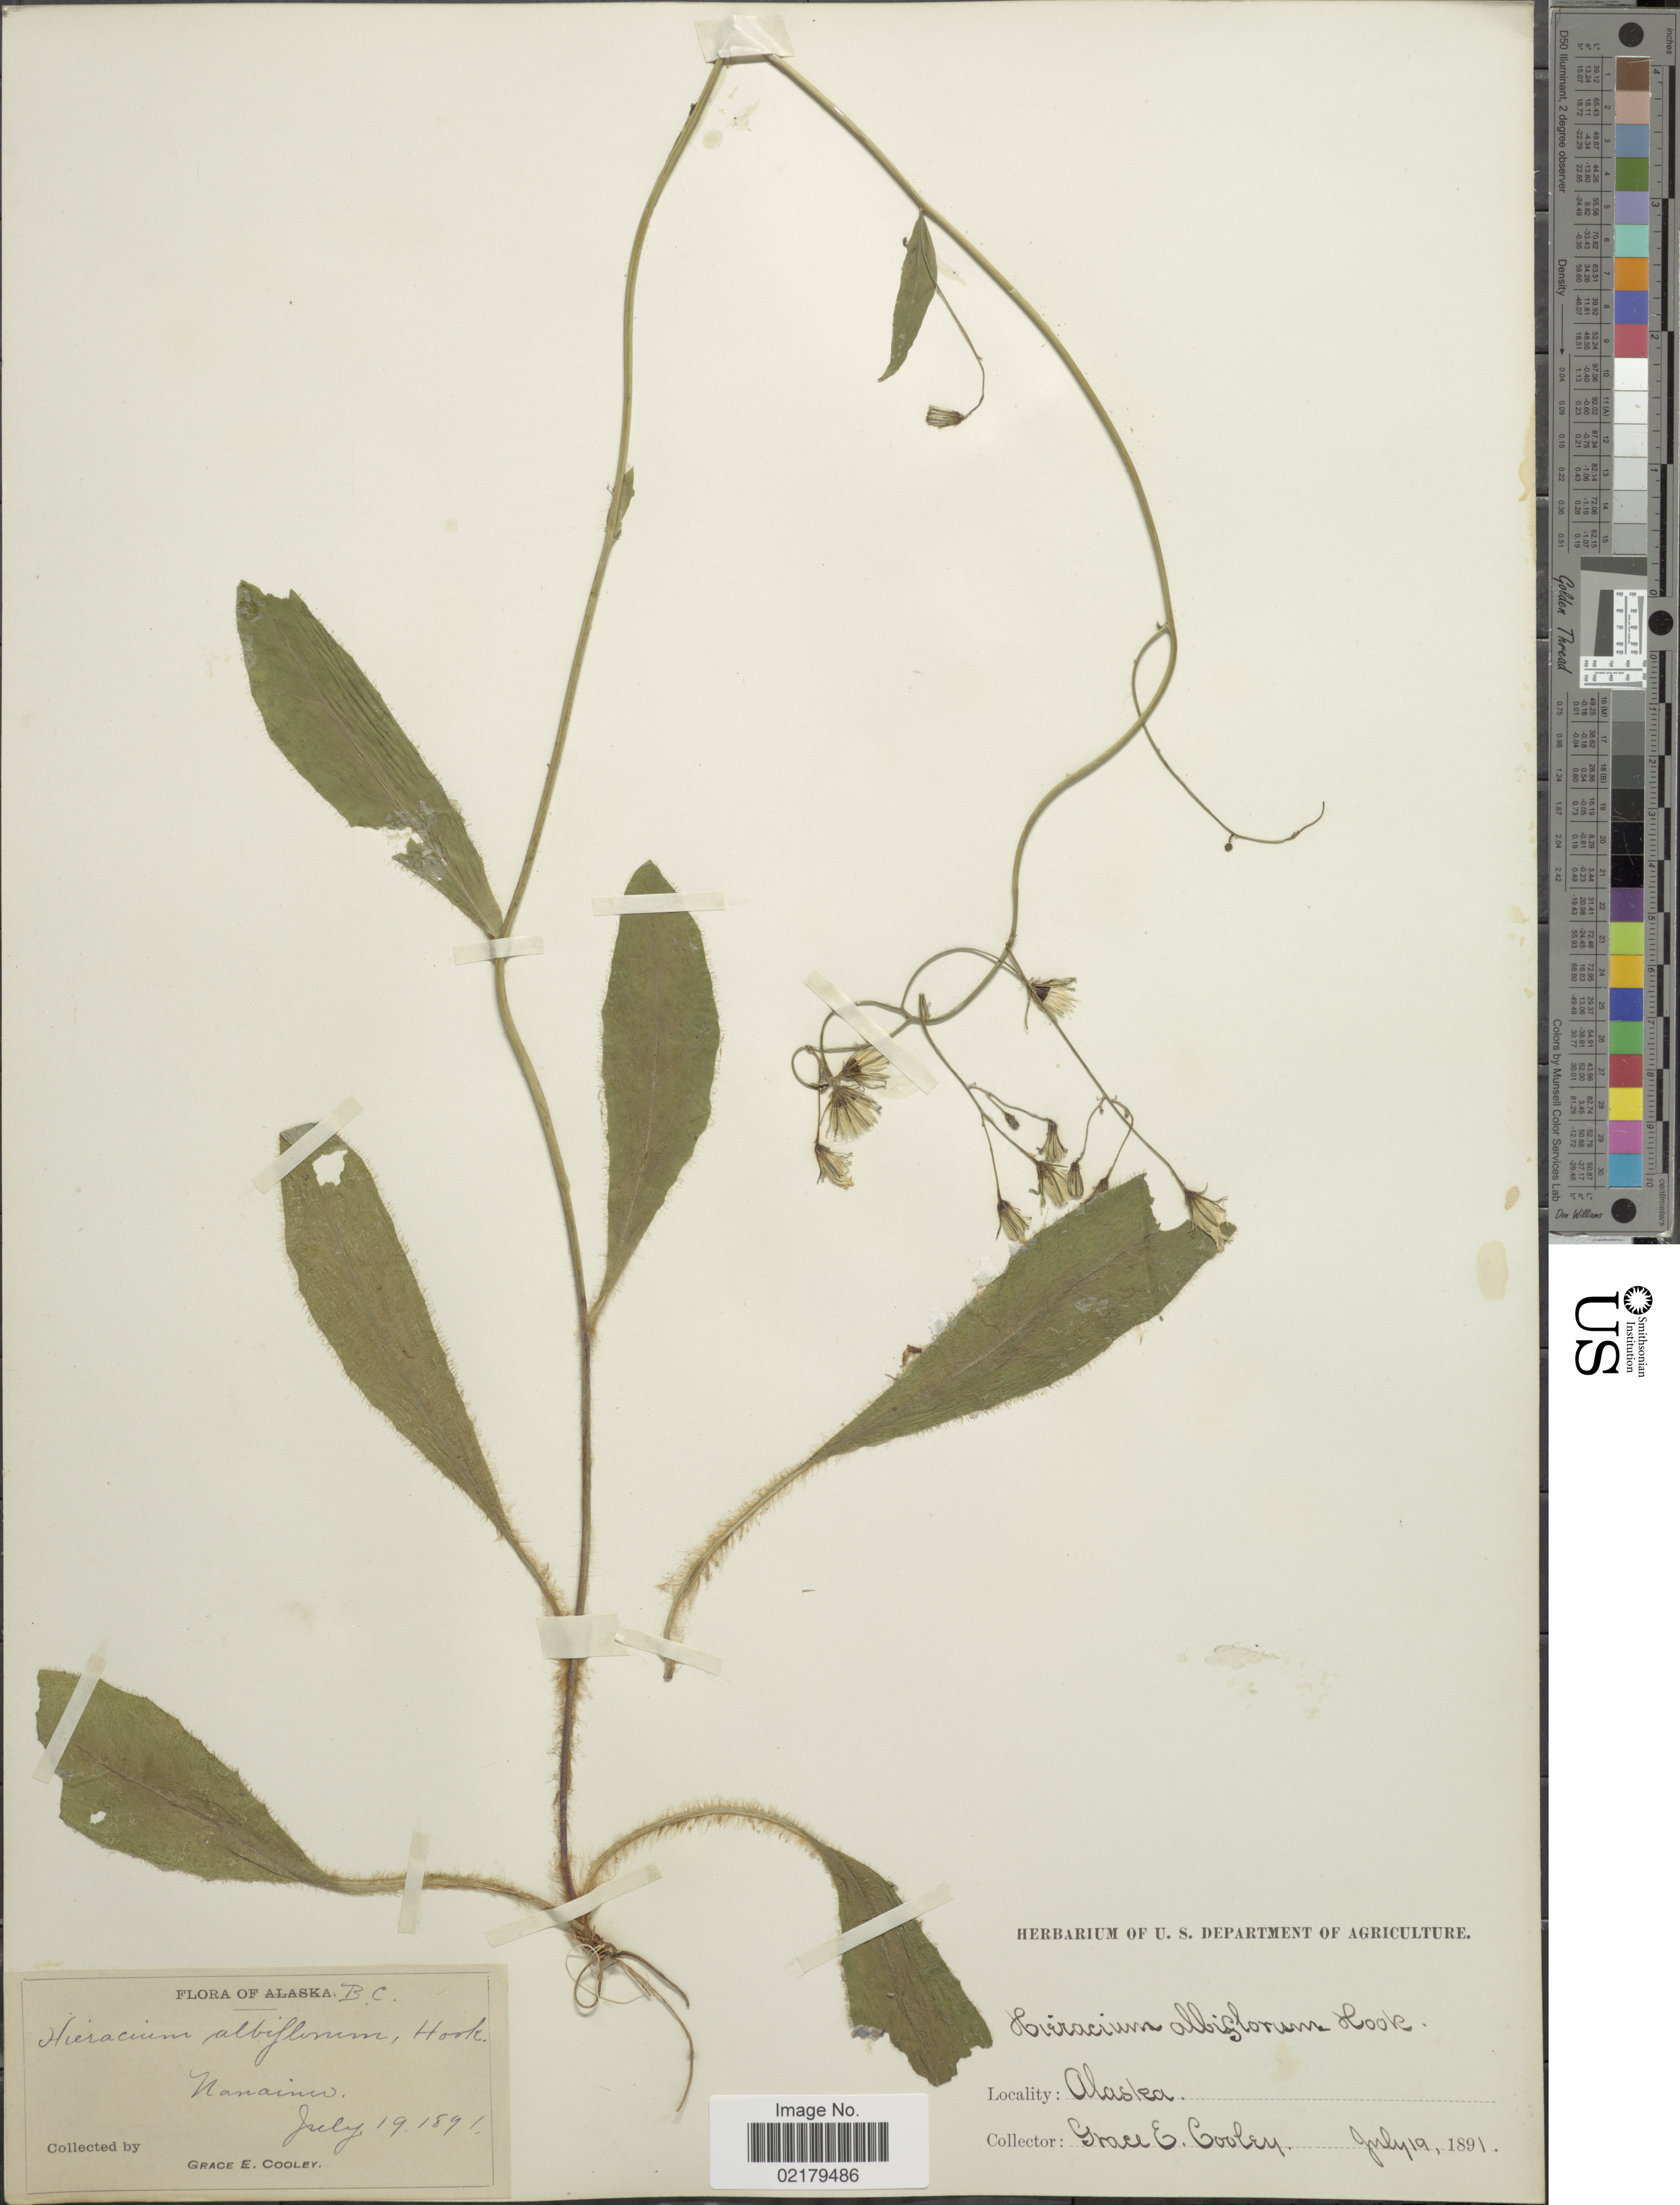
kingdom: Plantae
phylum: Tracheophyta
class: Magnoliopsida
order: Asterales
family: Asteraceae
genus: Hieracium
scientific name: Hieracium albiflorum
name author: Hook.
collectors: G. E. Cooley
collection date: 1891-07-19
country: Canada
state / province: British Columbia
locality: B. C., Nanainu